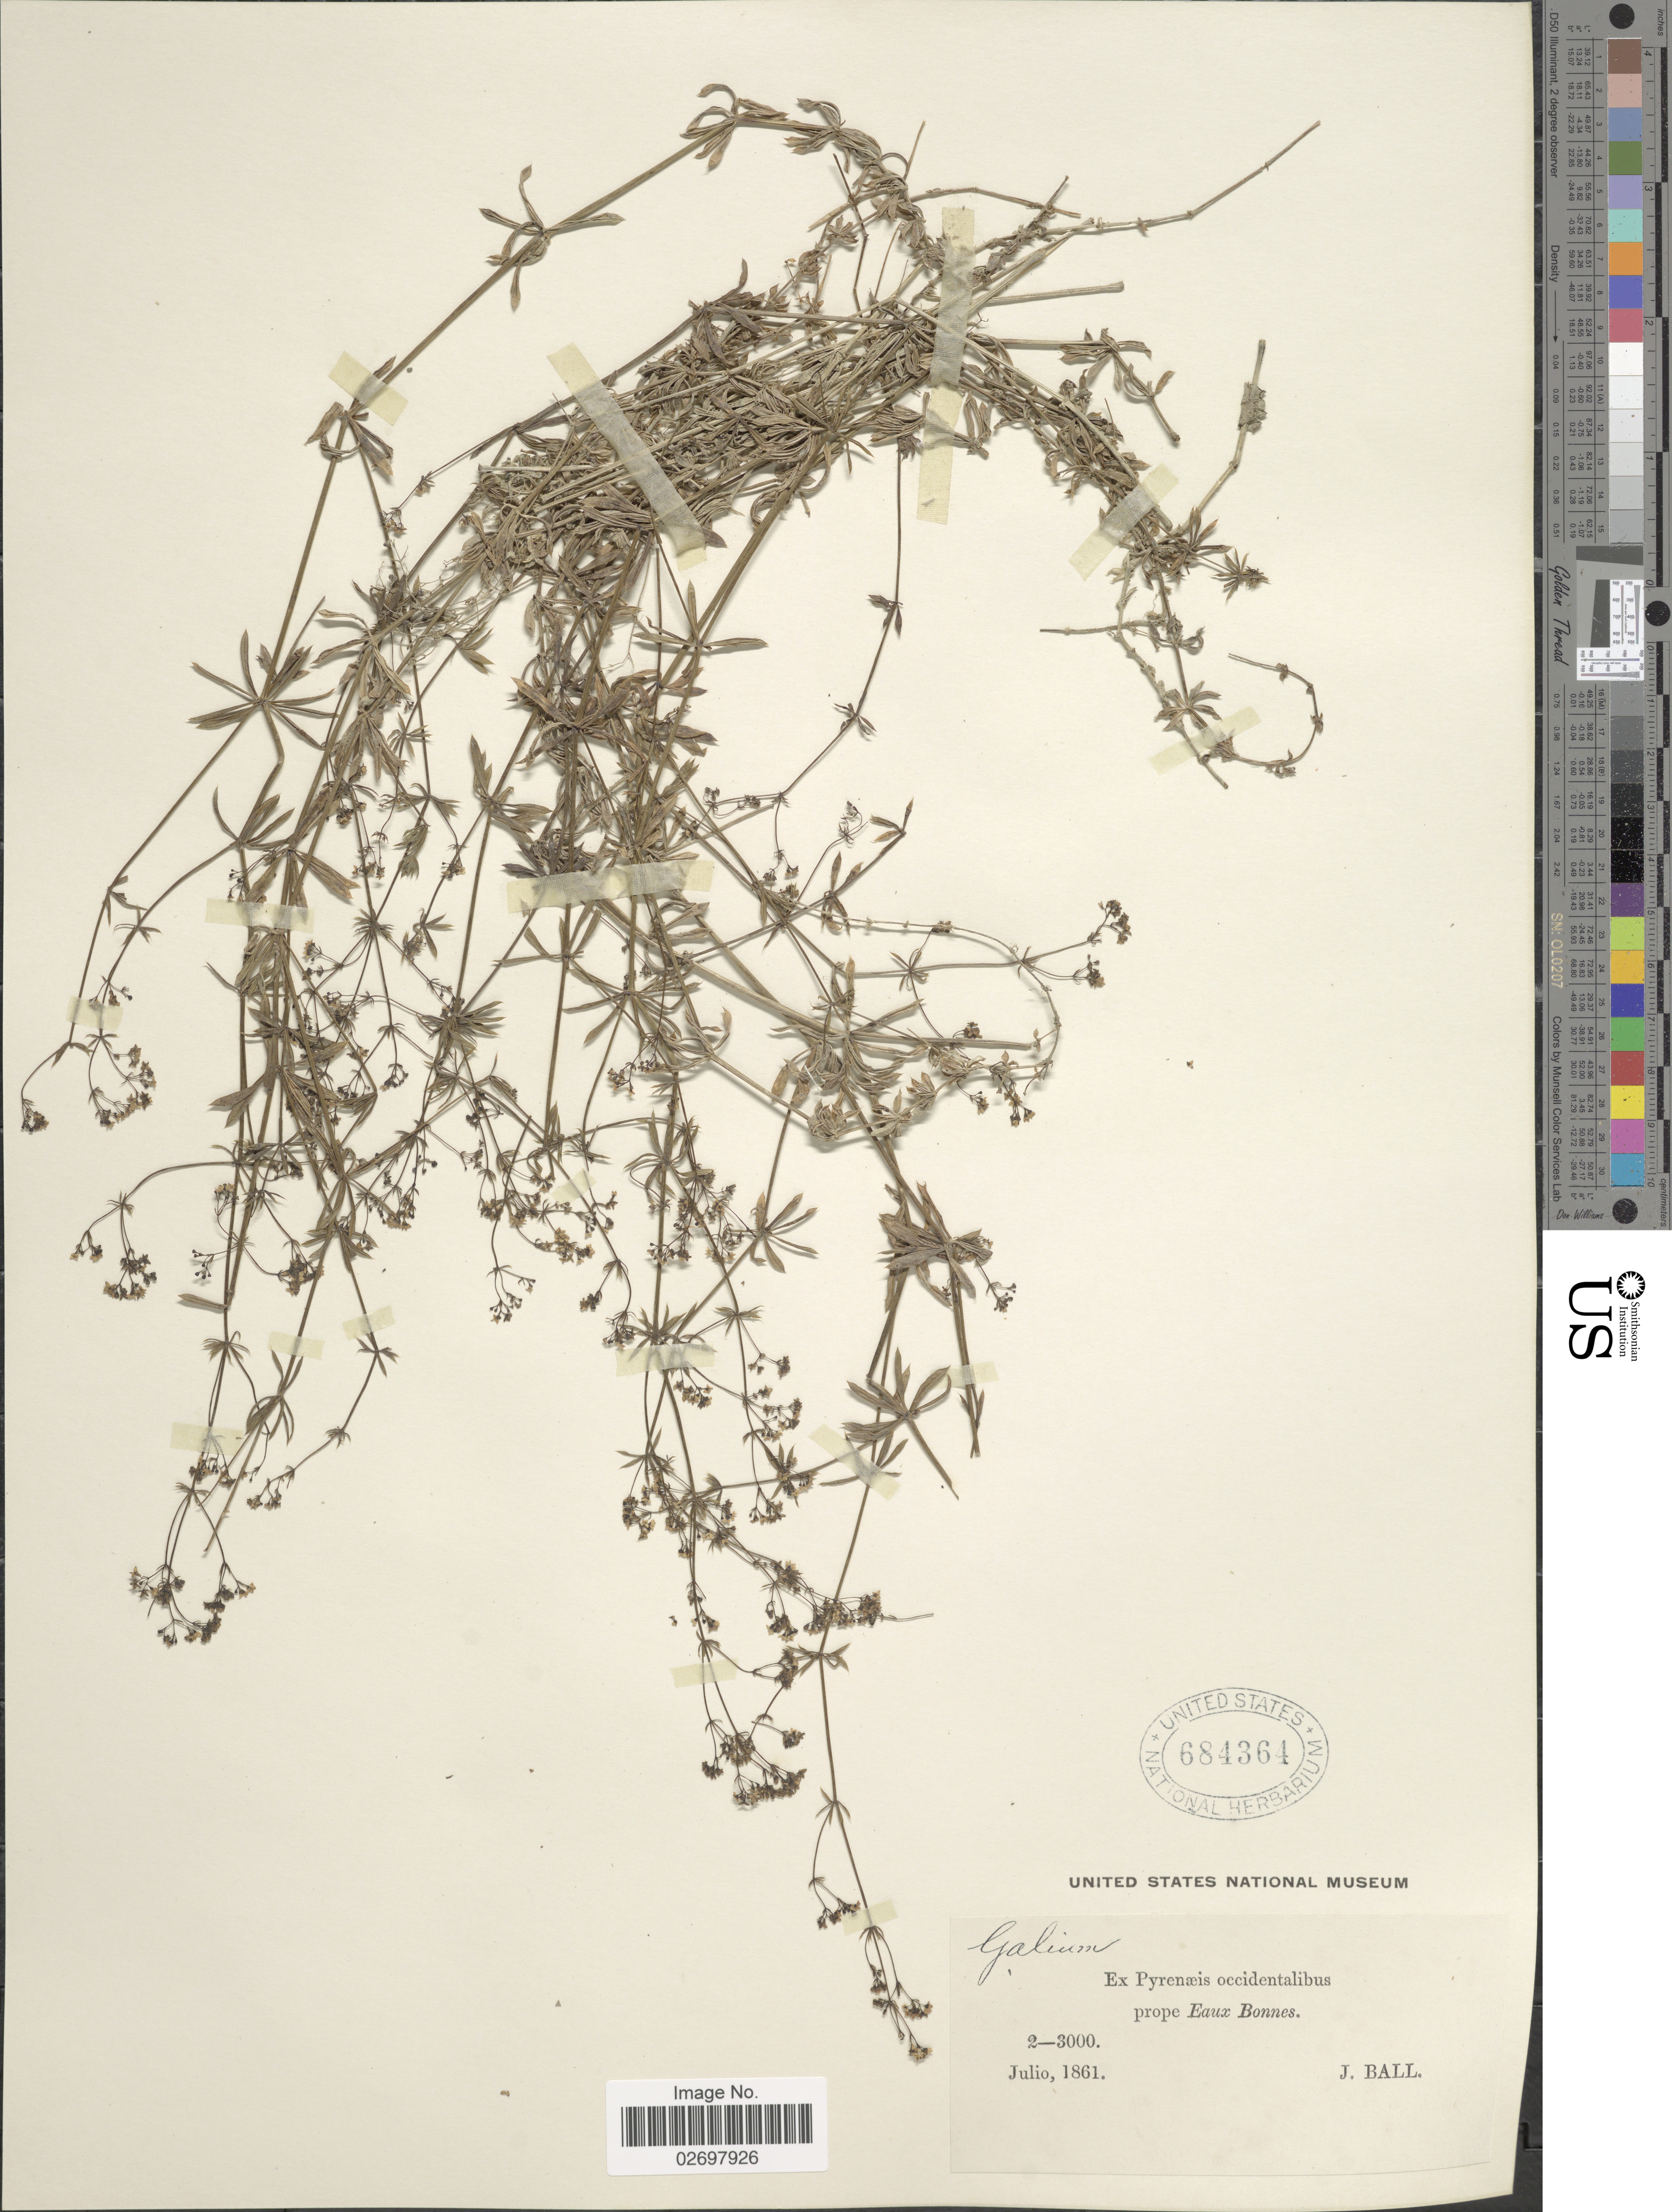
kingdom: Plantae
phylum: Tracheophyta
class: Magnoliopsida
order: Gentianales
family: Rubiaceae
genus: Galium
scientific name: Galium sp.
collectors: J. Ball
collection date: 1861-07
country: France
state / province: Nouvelle-Aquitaine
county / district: Pyrénées-Atlantiques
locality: Ex Pyrenaeis occidentalibus prope Eaux Bonnes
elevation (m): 2000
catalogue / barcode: US 684364